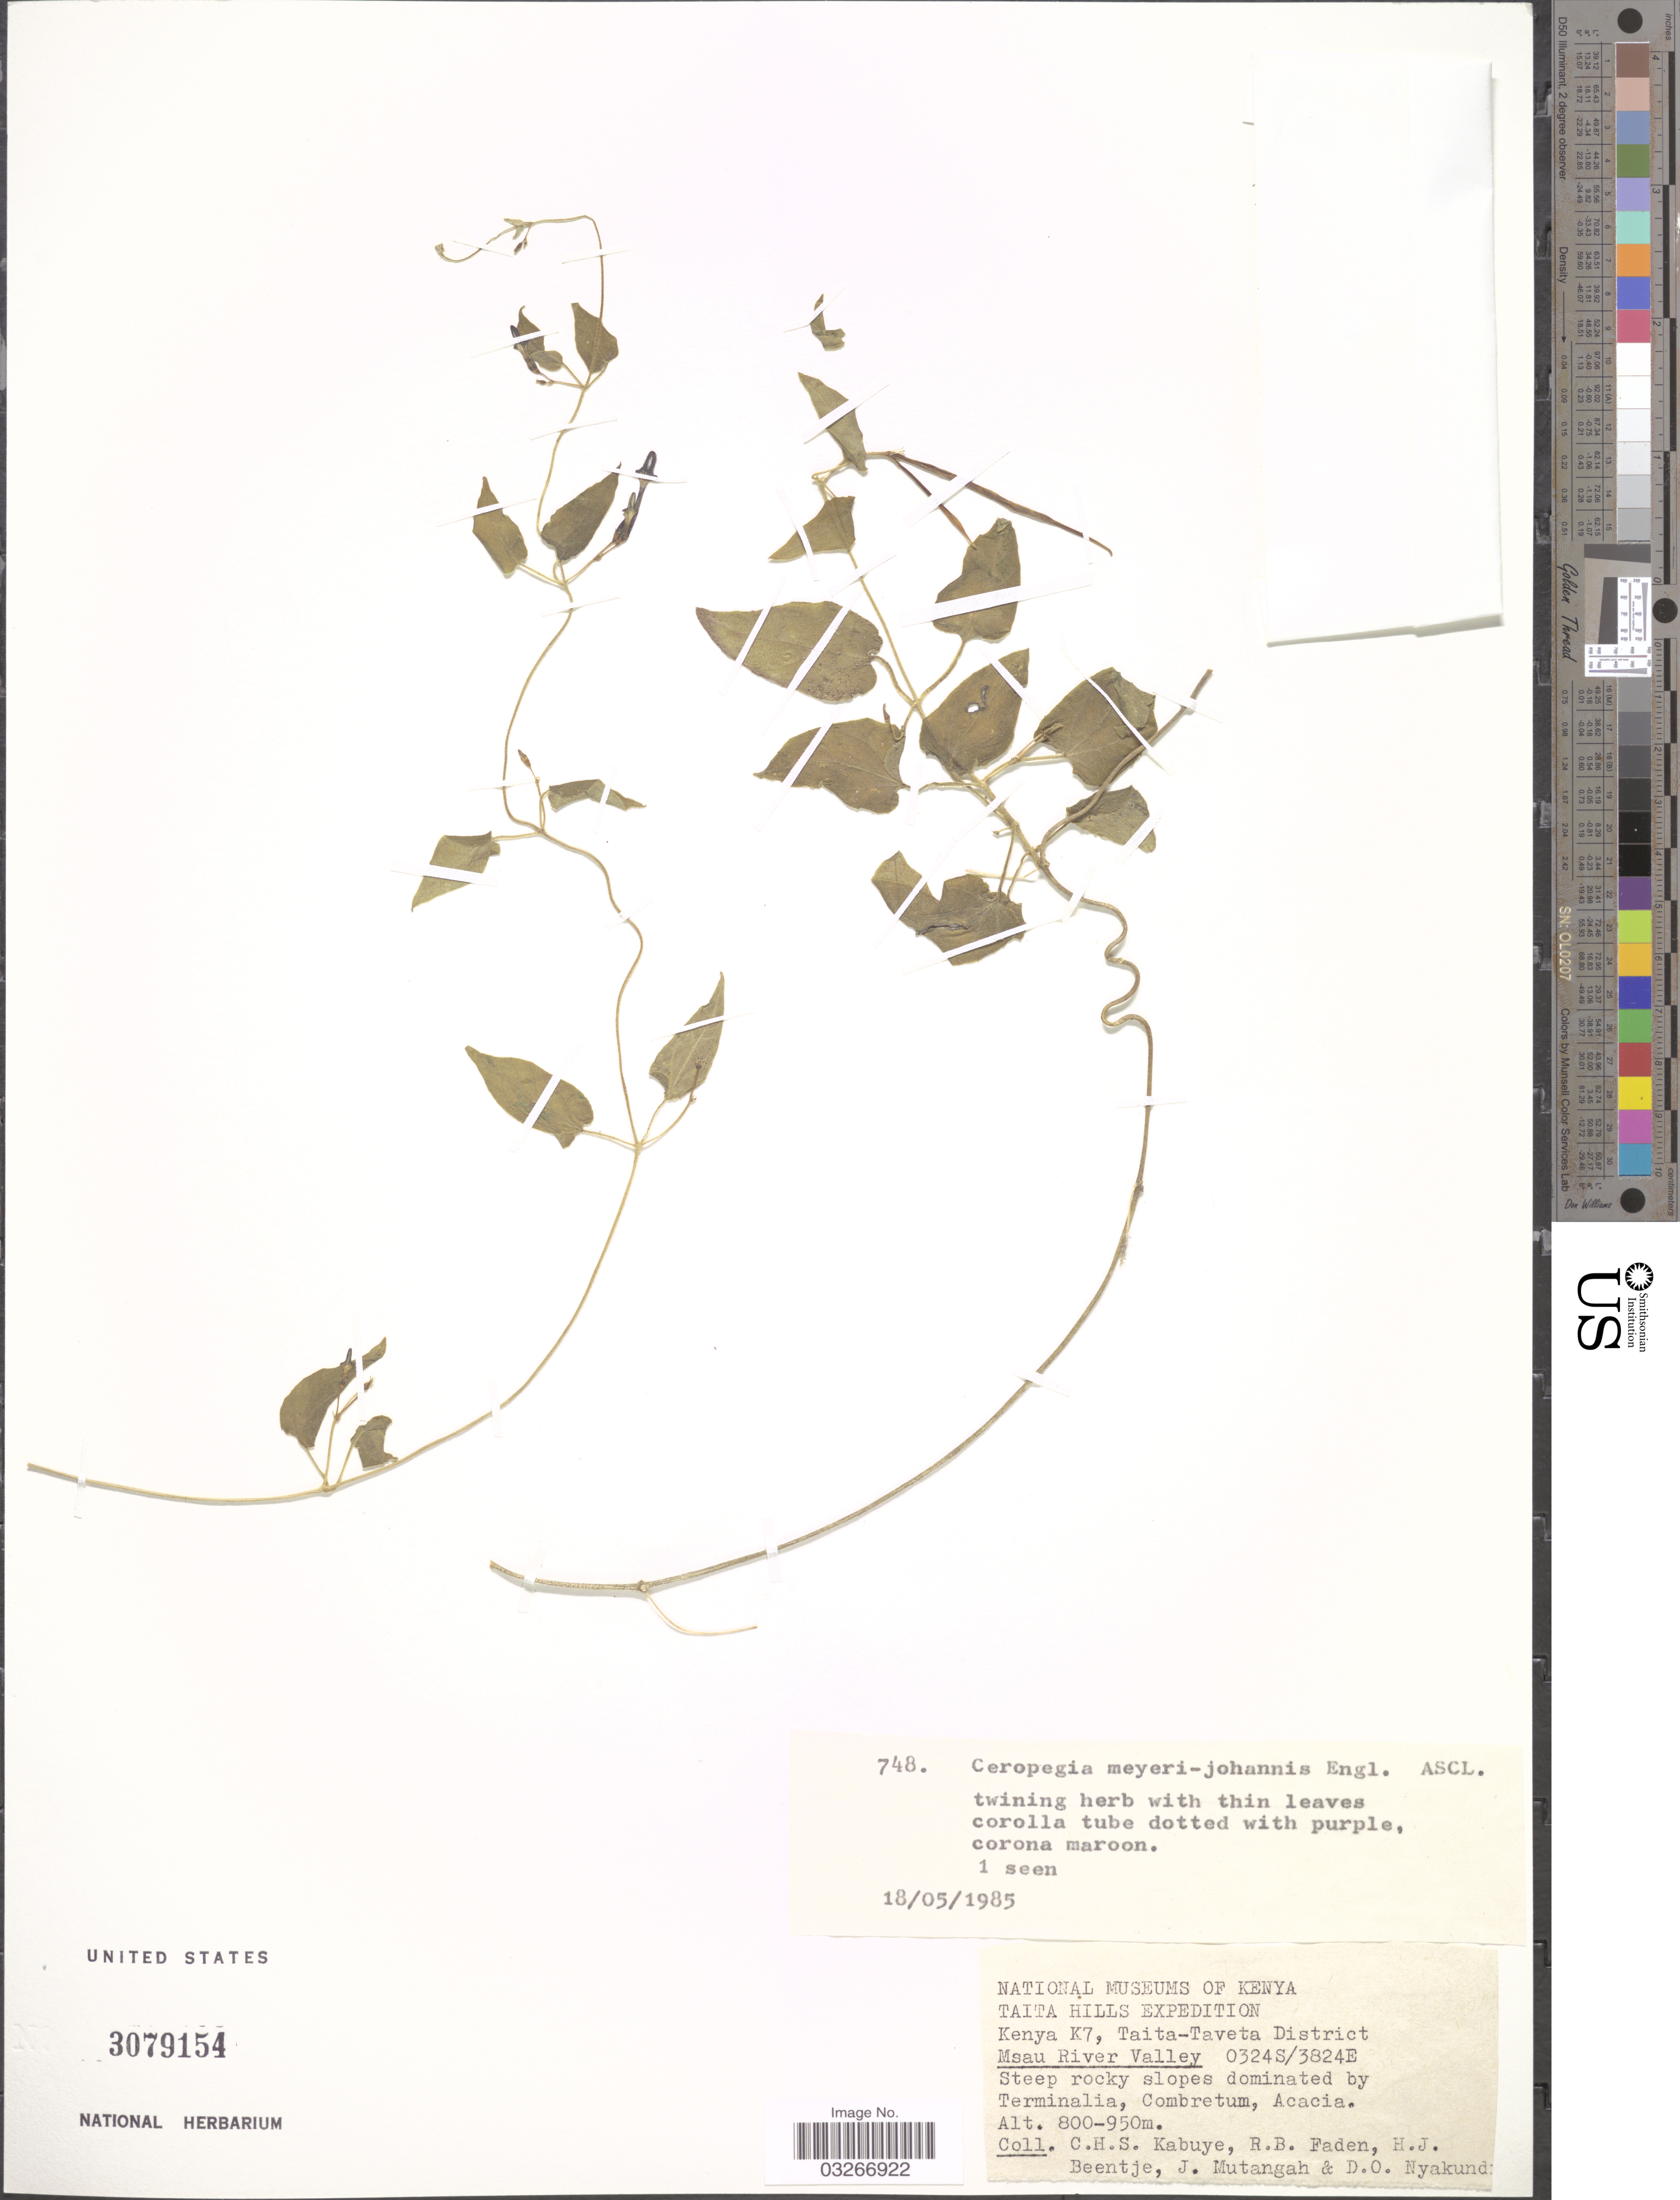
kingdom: Plantae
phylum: Tracheophyta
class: Magnoliopsida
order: Gentianales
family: Apocynaceae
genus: Ceropegia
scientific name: Ceropegia ballyana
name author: Bullock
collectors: C. Kabuye, R. B. Faden, H. J. Beentje, J. Mutangah & D. Nyakundi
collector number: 748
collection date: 1985-05-18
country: Kenya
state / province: Taita Taveta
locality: Taita Hills. Kenya K7, Taita-Taveta District. Msau River Valley.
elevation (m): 800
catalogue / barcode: US 3079154